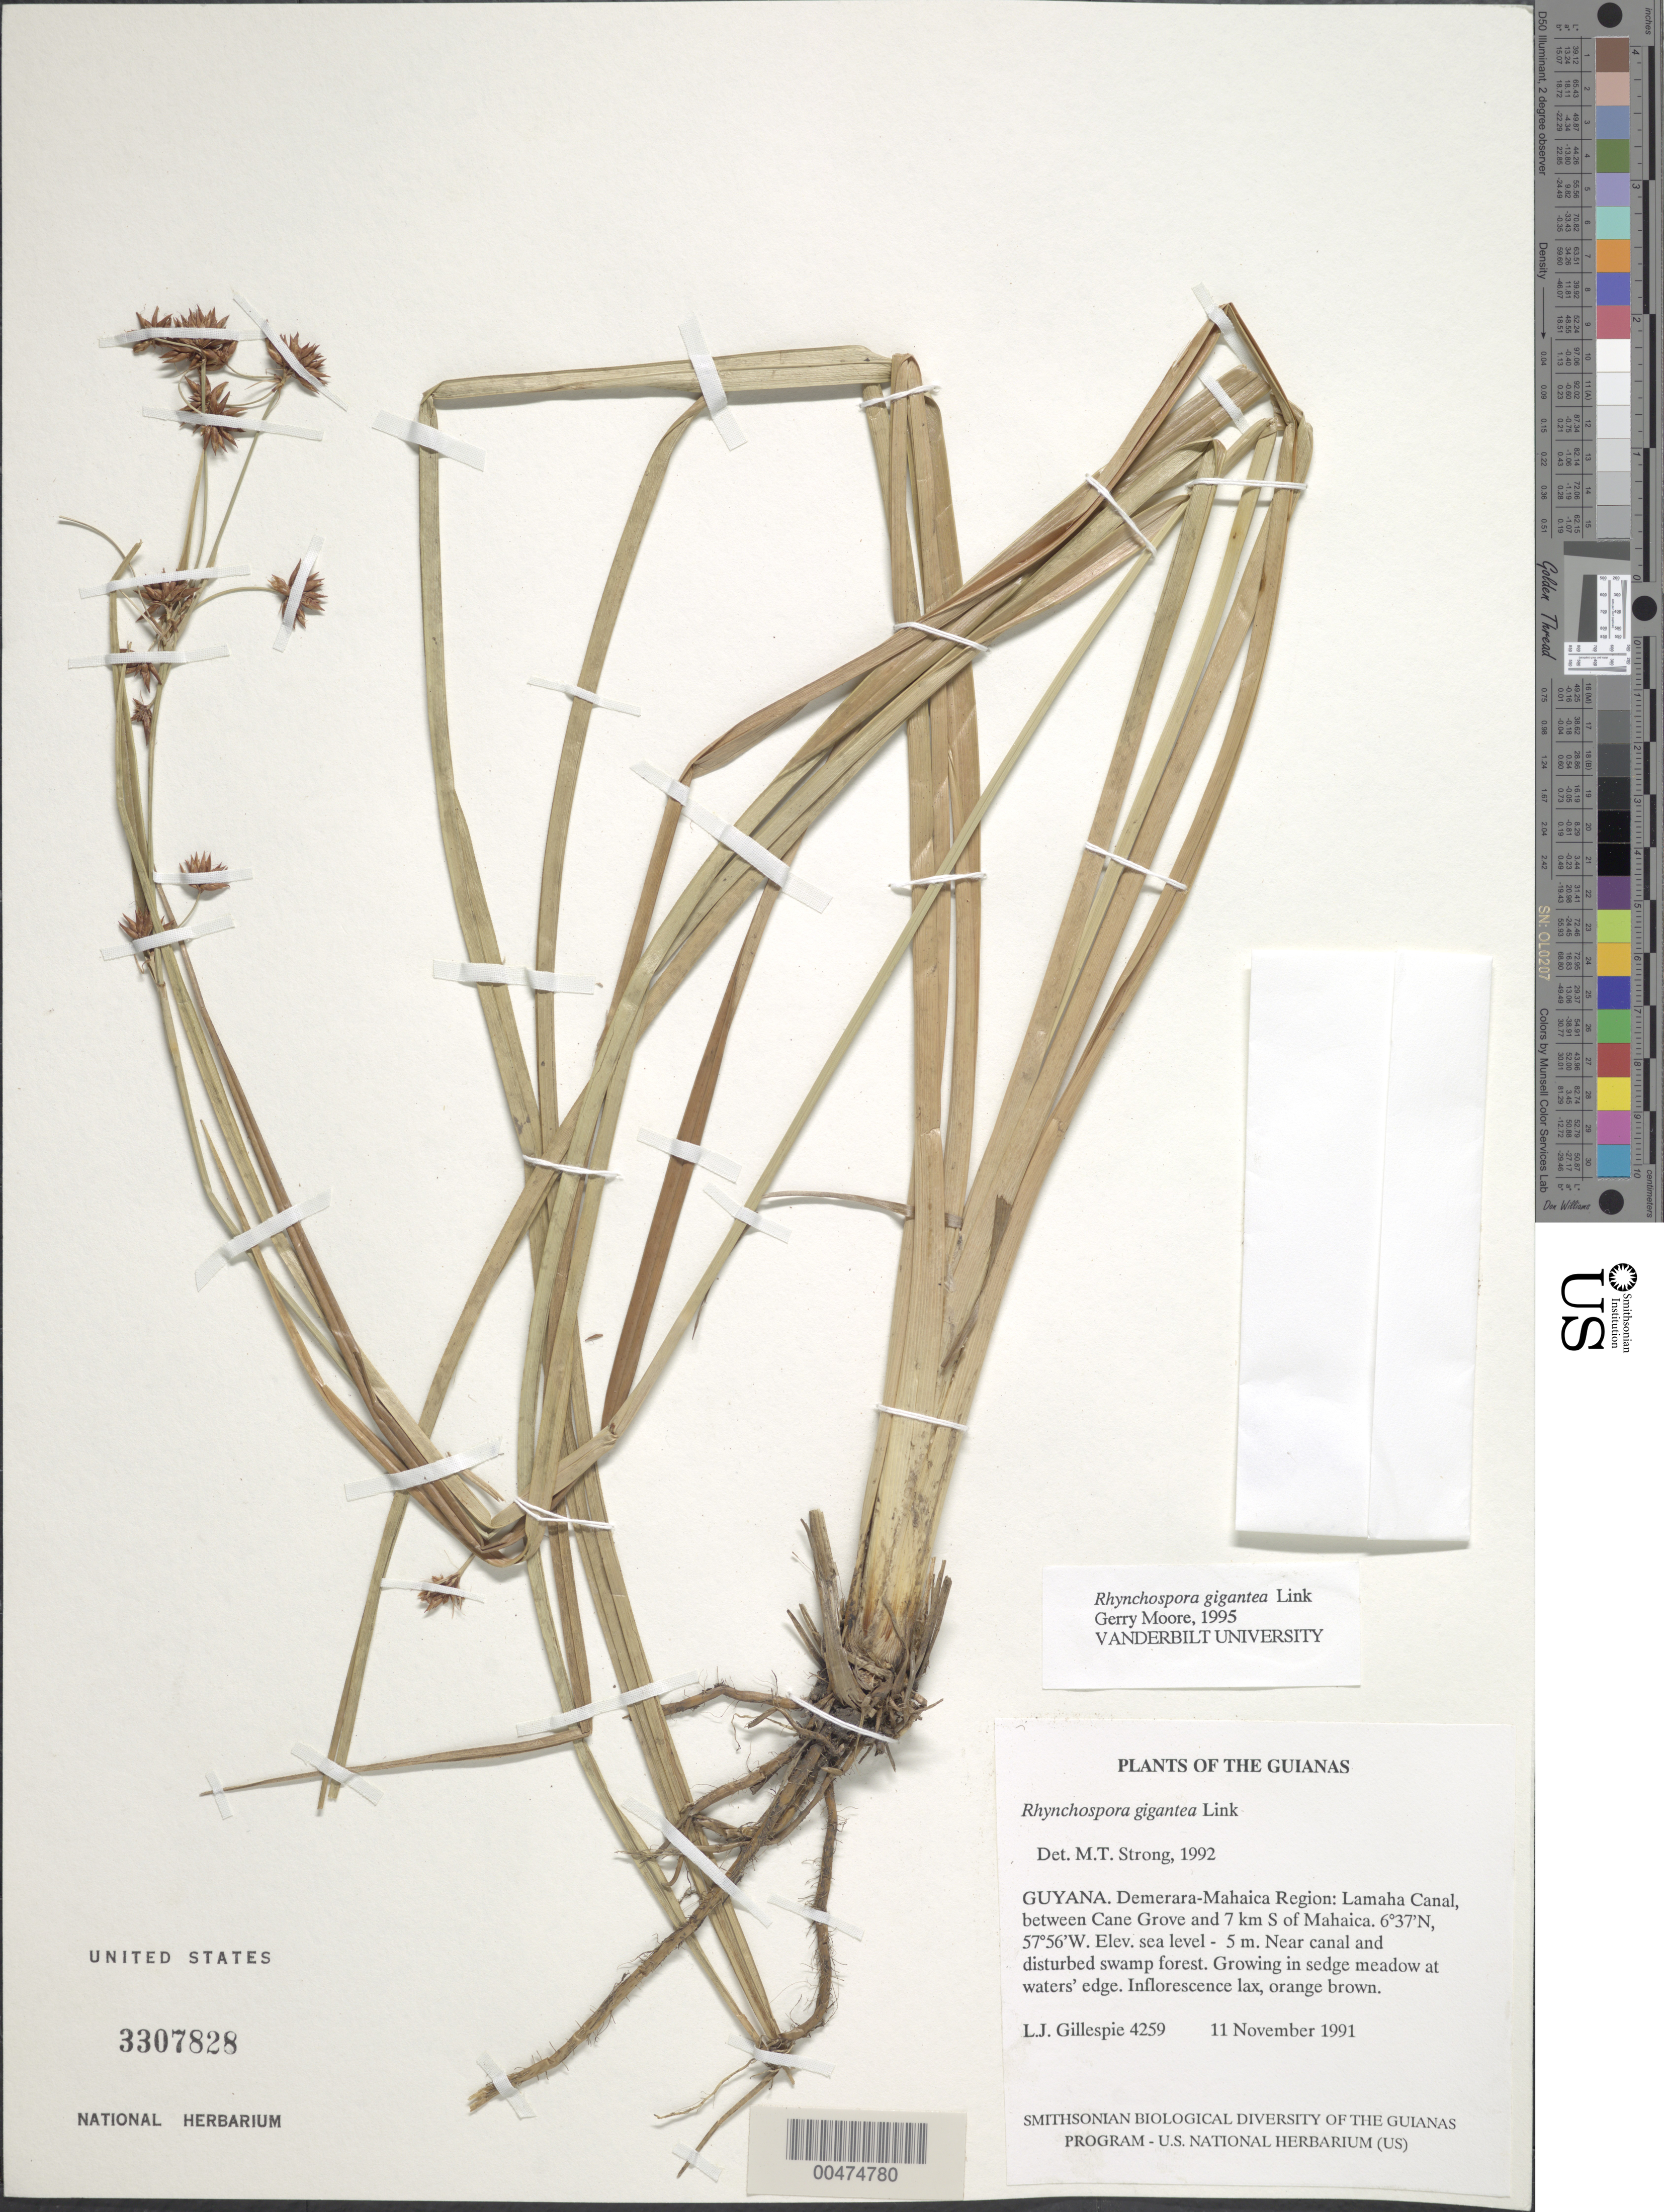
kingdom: Plantae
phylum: Tracheophyta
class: Liliopsida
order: Poales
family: Cyperaceae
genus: Rhynchospora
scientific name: Rhynchospora gigantea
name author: Link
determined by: Moore, G. T.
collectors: L. J. Gillespie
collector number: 4259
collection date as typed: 11 November 1991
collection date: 1991-11-11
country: Guyana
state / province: Demerara-Mahaica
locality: Lamaha Canal, between Cane Grove and 7 km S of Mahaica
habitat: Near canal and disturbed swamp forest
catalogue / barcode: US 3307828